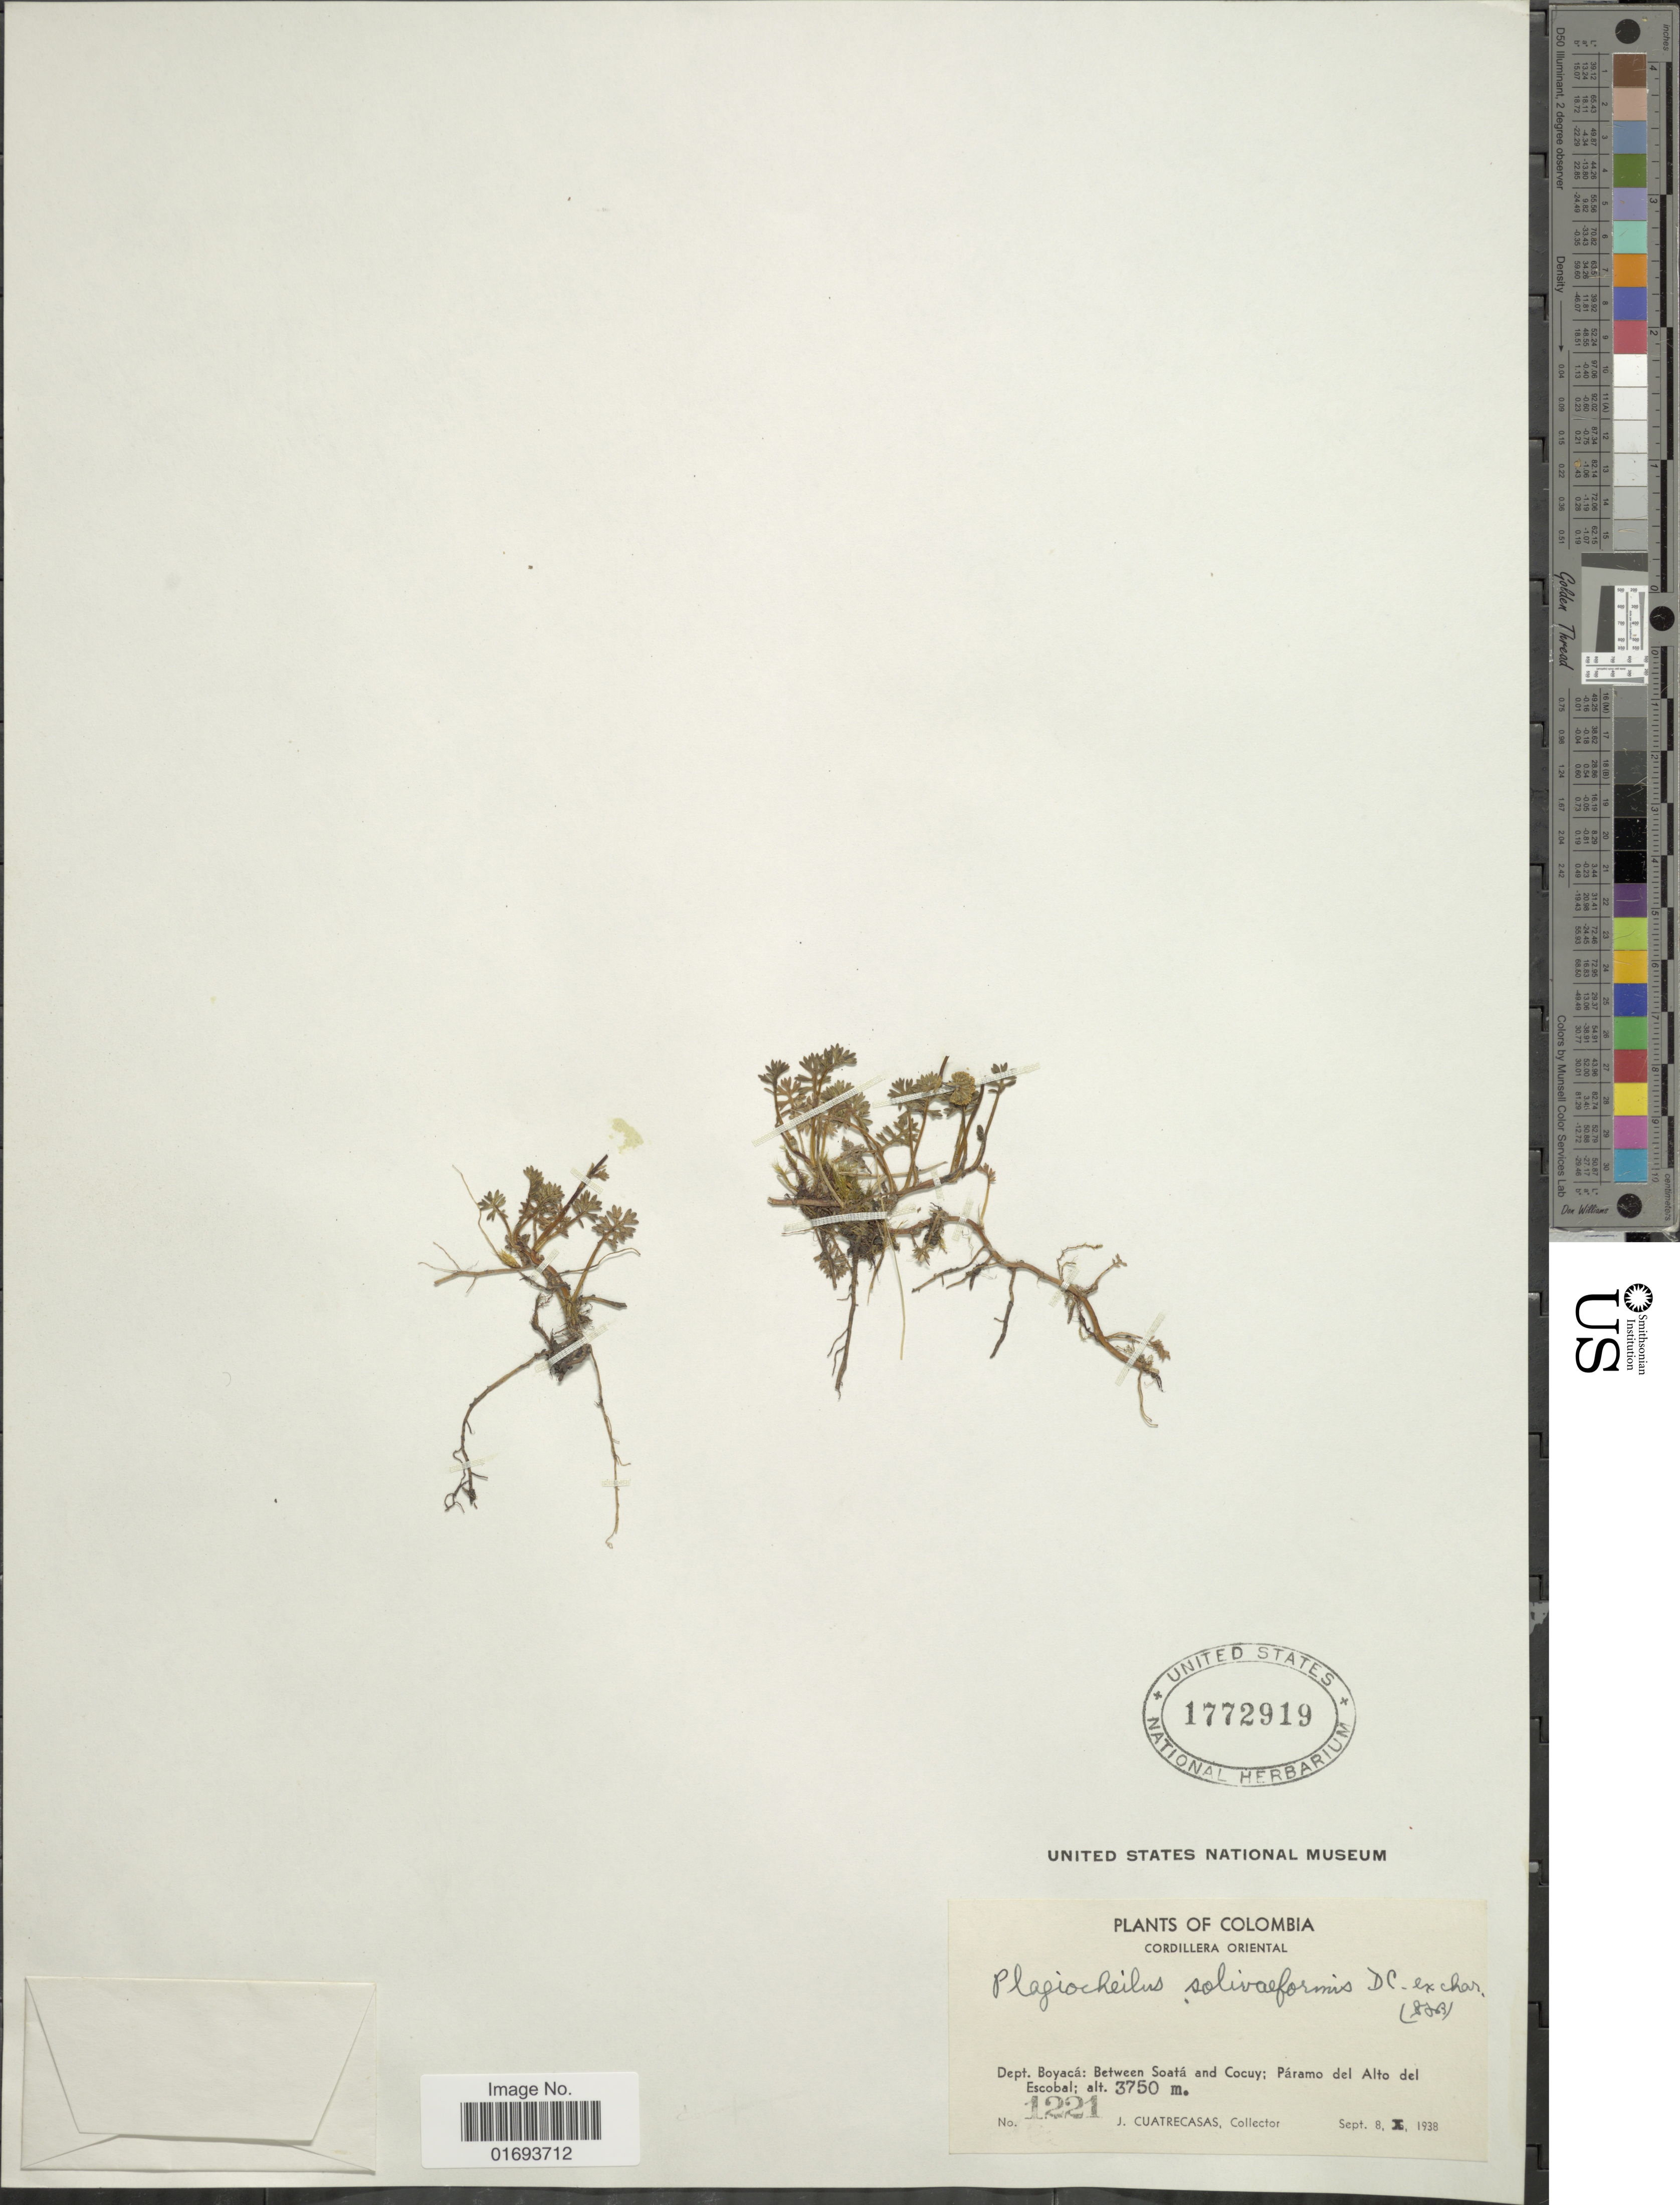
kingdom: Plantae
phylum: Tracheophyta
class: Magnoliopsida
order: Asterales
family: Asteraceae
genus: Plagiocheilus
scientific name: Plagiocheilus solivaeformis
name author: DC.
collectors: J. Cuatrecasas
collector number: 1221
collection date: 1938-09-08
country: Colombia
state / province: Boyacá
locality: Dept. Boyacá: Between Soata and Cocuy; Paramo del Alto del Escobal. Cordillera Oriental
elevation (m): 3750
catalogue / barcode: US 1772919